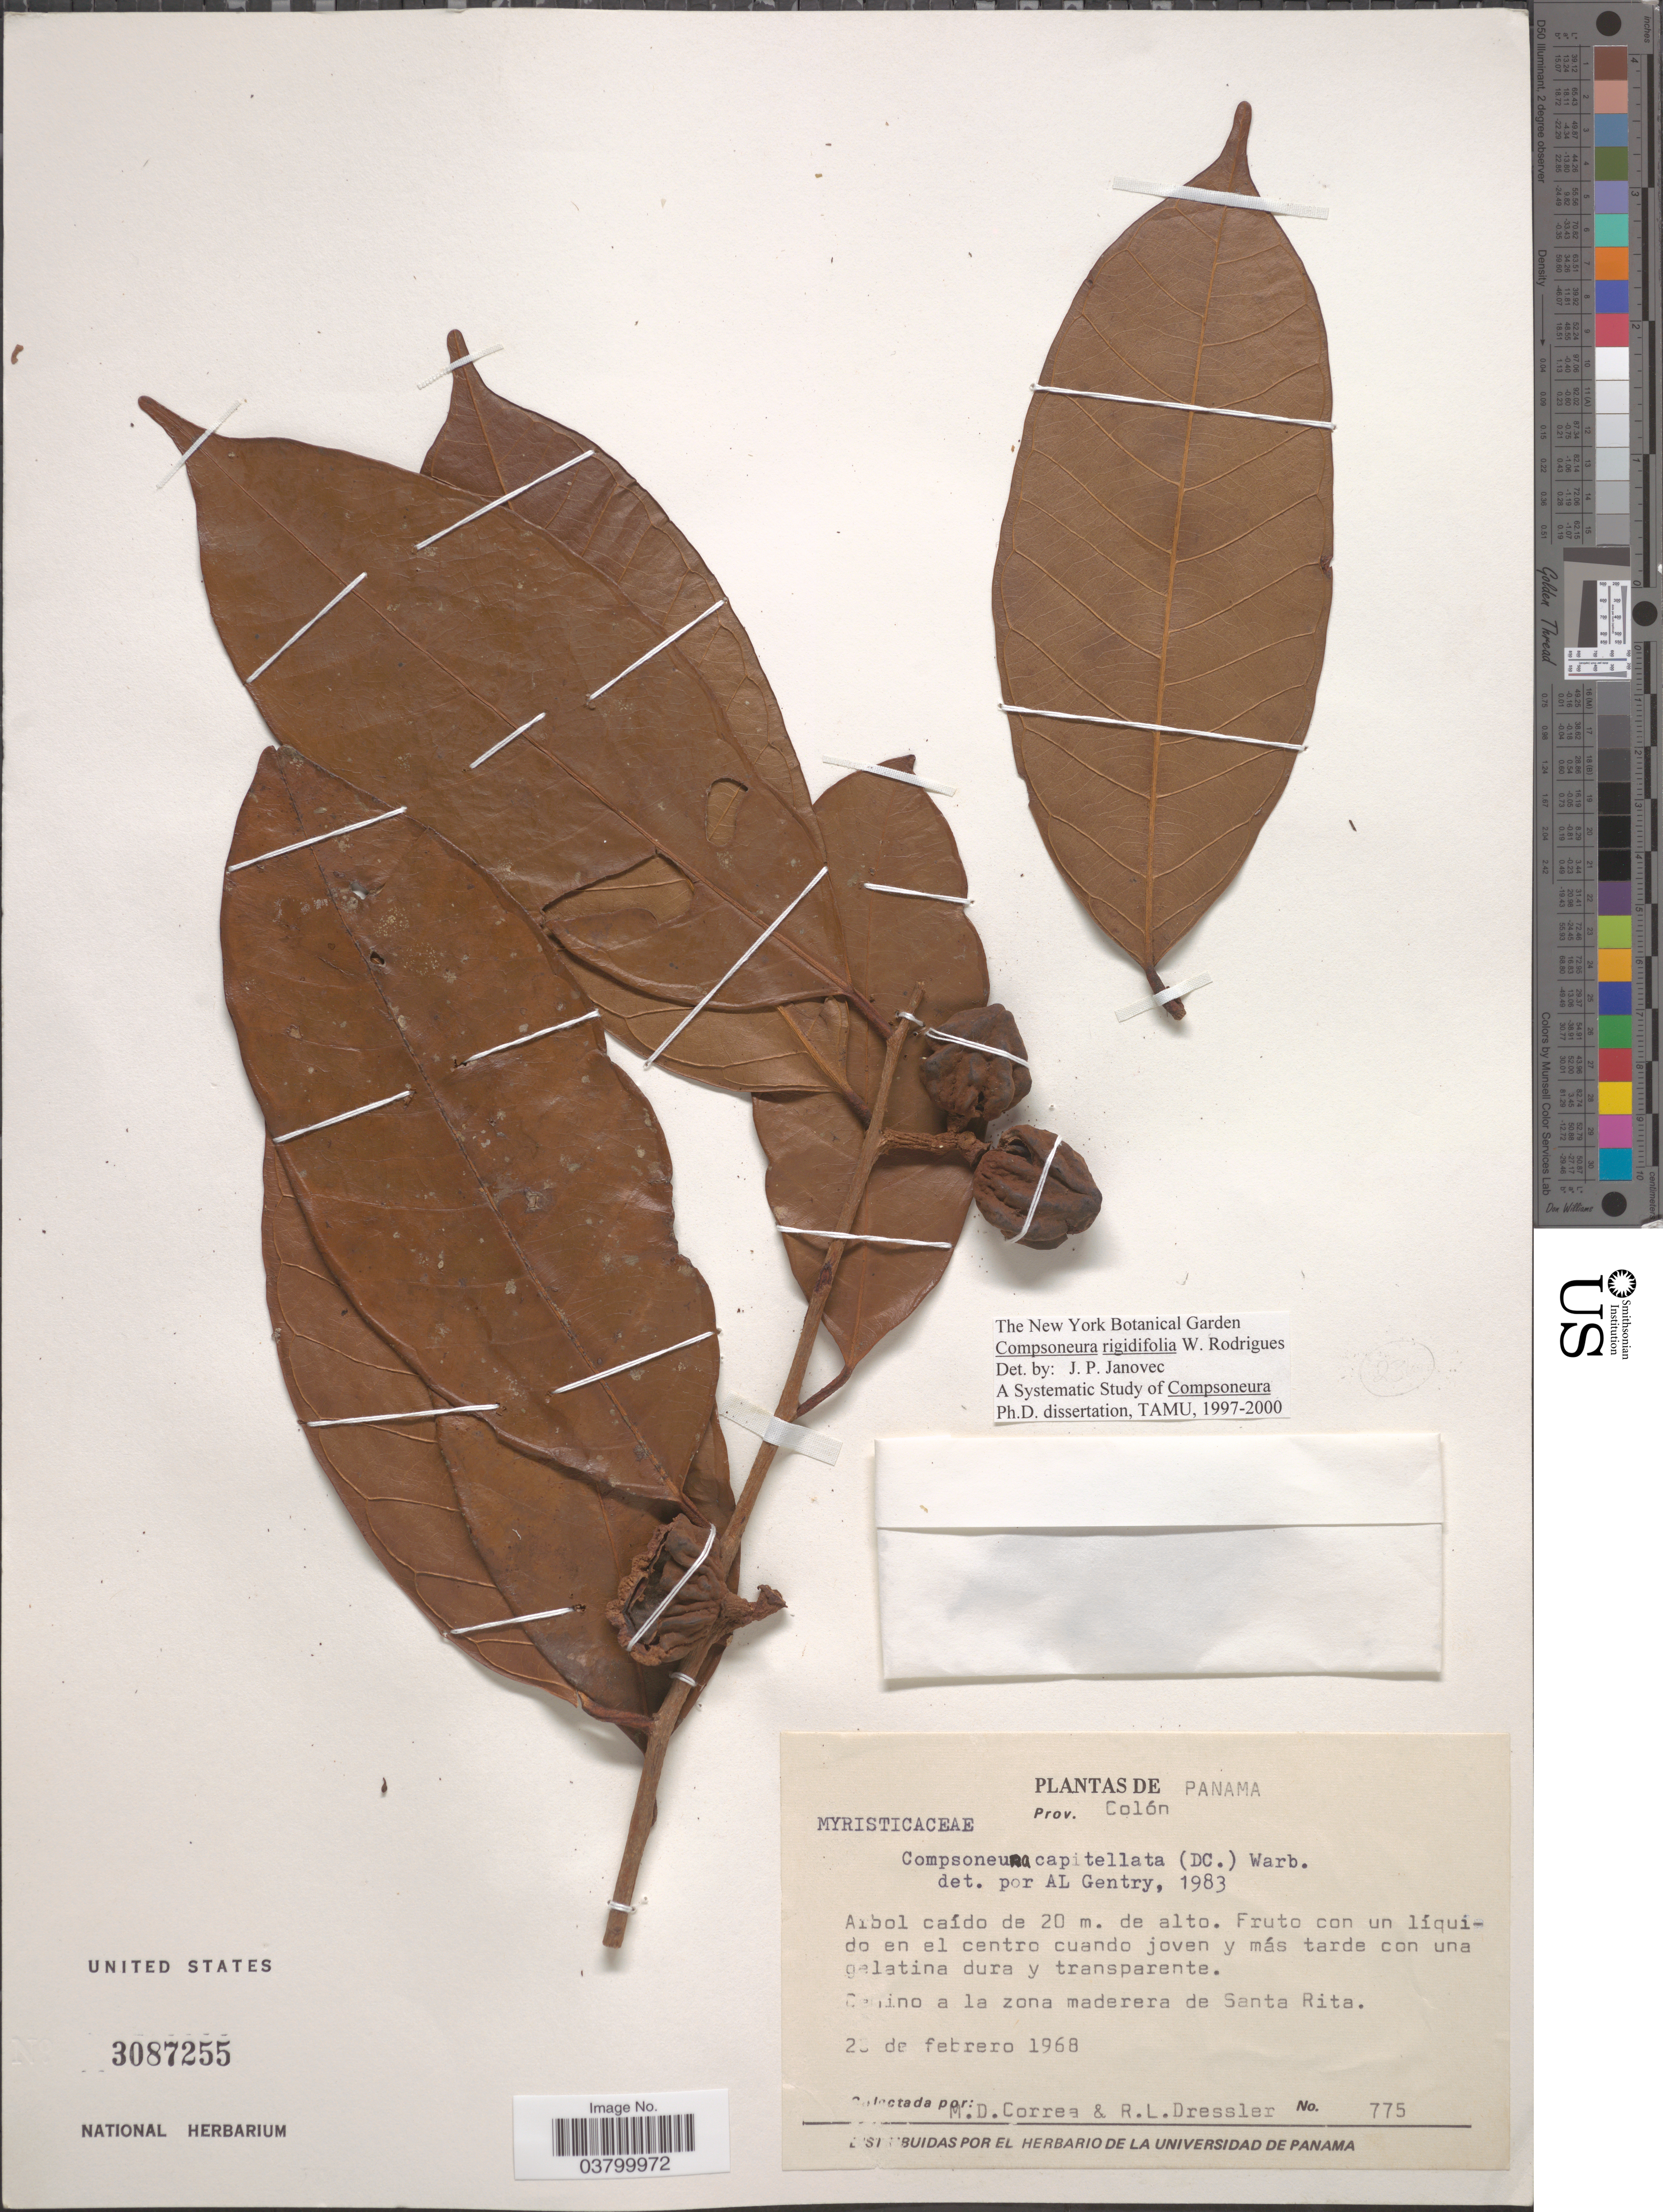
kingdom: Plantae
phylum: Tracheophyta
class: Magnoliopsida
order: Magnoliales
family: Myristicaceae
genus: Compsoneura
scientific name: Compsoneura rigidifolia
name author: W.A. Rodrigues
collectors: M. D. Corrêa-A. & R. Dressler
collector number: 775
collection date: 1968-02-20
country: Panama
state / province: Colón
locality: Camino a la zona maderera de Santa Rita.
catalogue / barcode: US 3087255